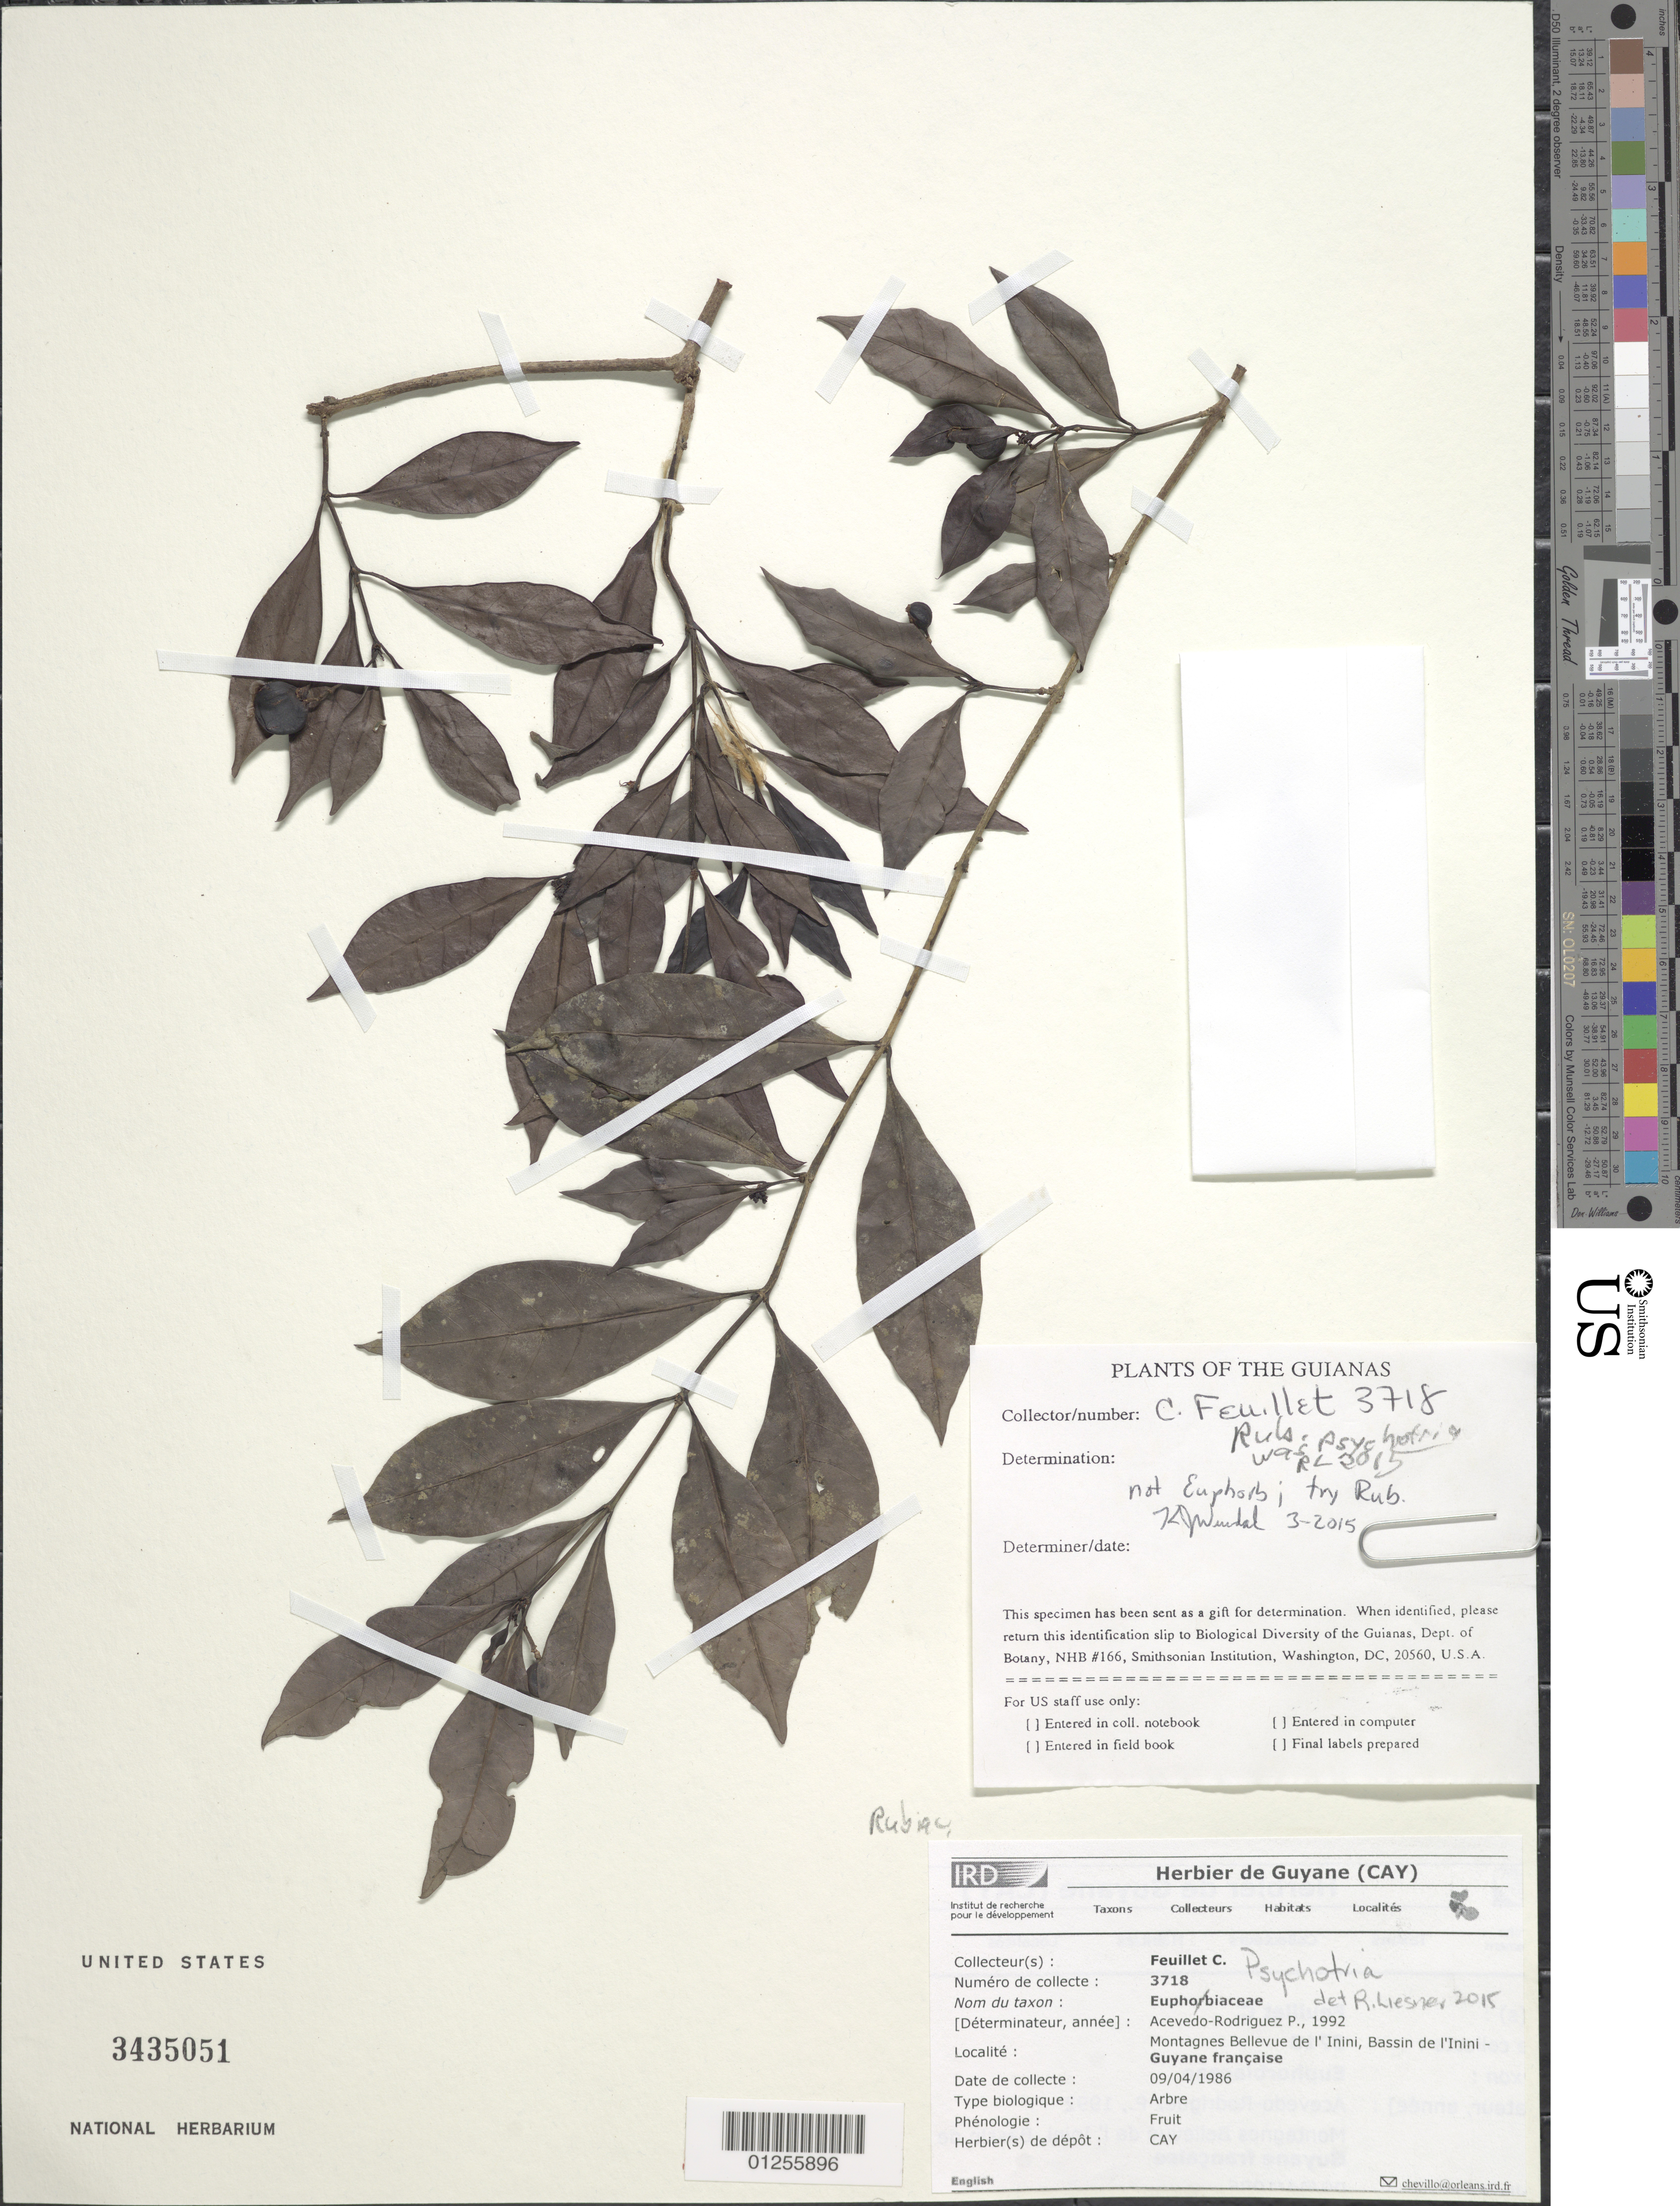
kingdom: Plantae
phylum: Tracheophyta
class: Magnoliopsida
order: Gentianales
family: Rubiaceae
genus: Psychotria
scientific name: Psychotria sp.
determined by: Liesner, R. L.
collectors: C. Feuillet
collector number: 3718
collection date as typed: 9-Apr-86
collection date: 1986-04-09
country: French Guiana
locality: Montagne de l'Inini, Bassin de l'Inini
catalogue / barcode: US 3435051